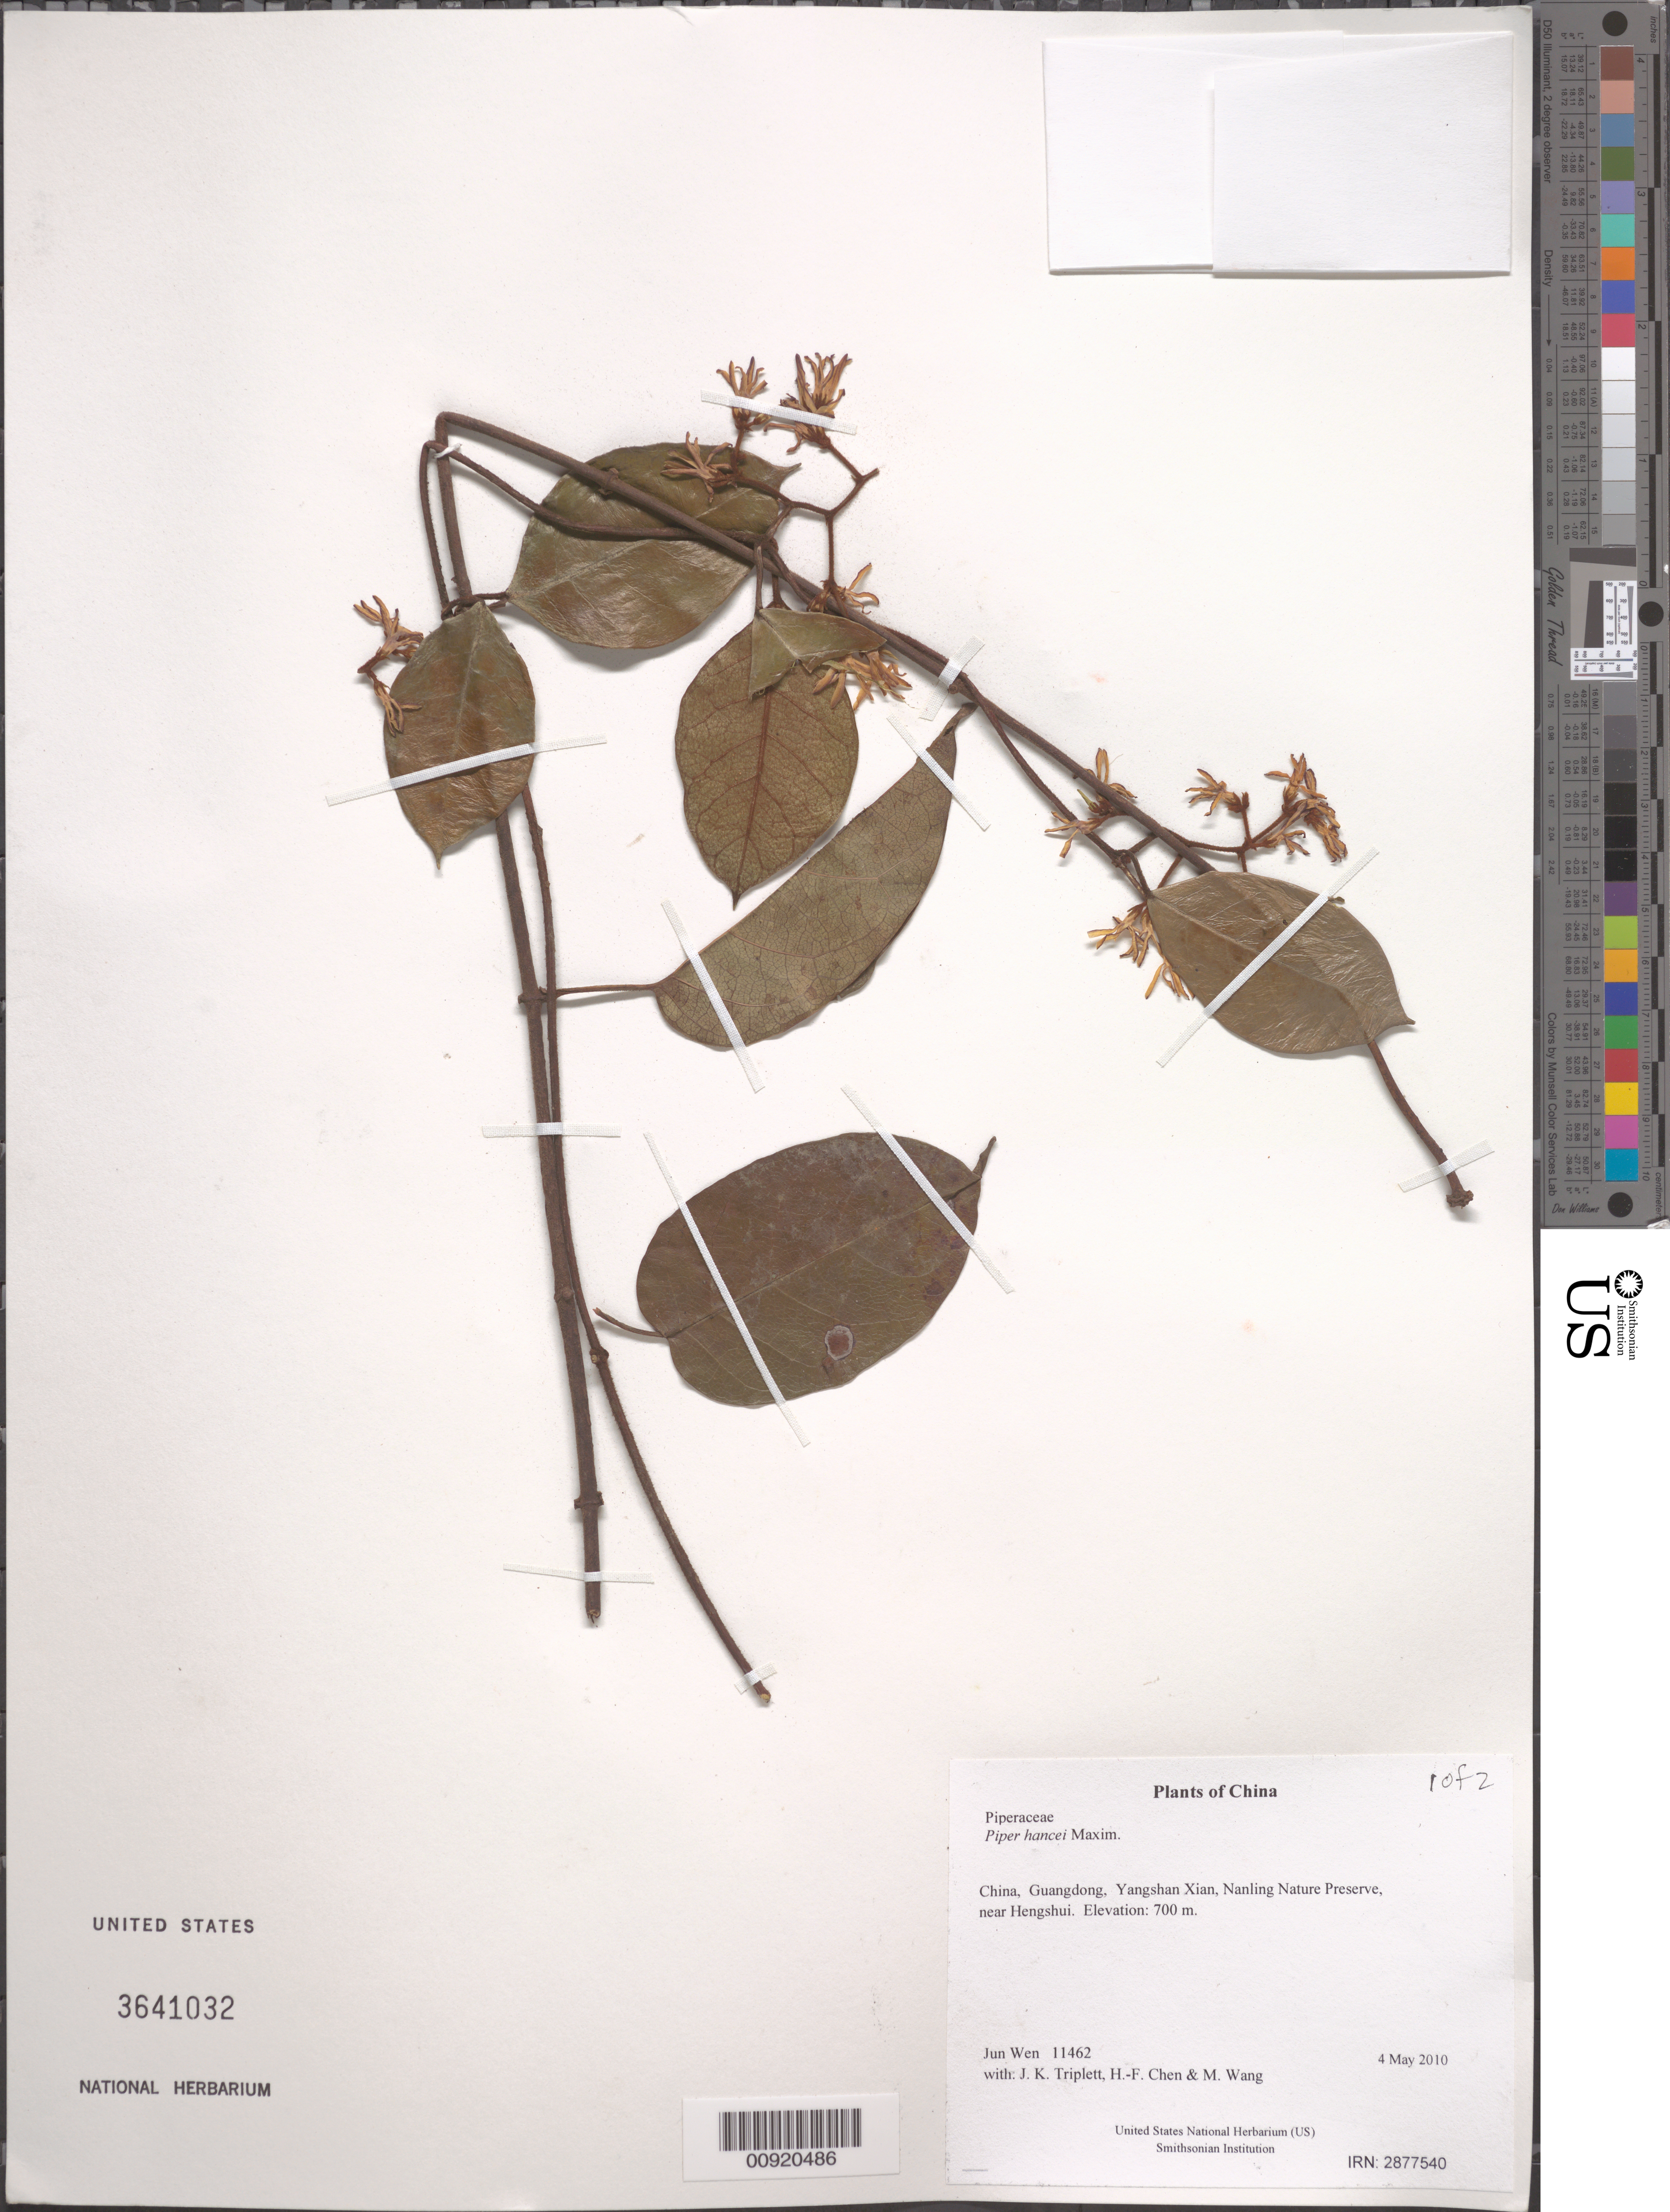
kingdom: Plantae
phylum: Tracheophyta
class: Magnoliopsida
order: Piperales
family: Piperaceae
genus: Piper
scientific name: Piper hancei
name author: Maxim.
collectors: J. Wen, J. K. Triplett, H.-F. Chen & M. Wang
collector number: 11462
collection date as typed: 4 May 2010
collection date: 2010-05-04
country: China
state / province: Guangdong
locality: Yangshan Xian, Nanling Nature Preserve, near Hengshui.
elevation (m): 700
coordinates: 24 51.659 N, 112 53.675 E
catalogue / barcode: US 3641032